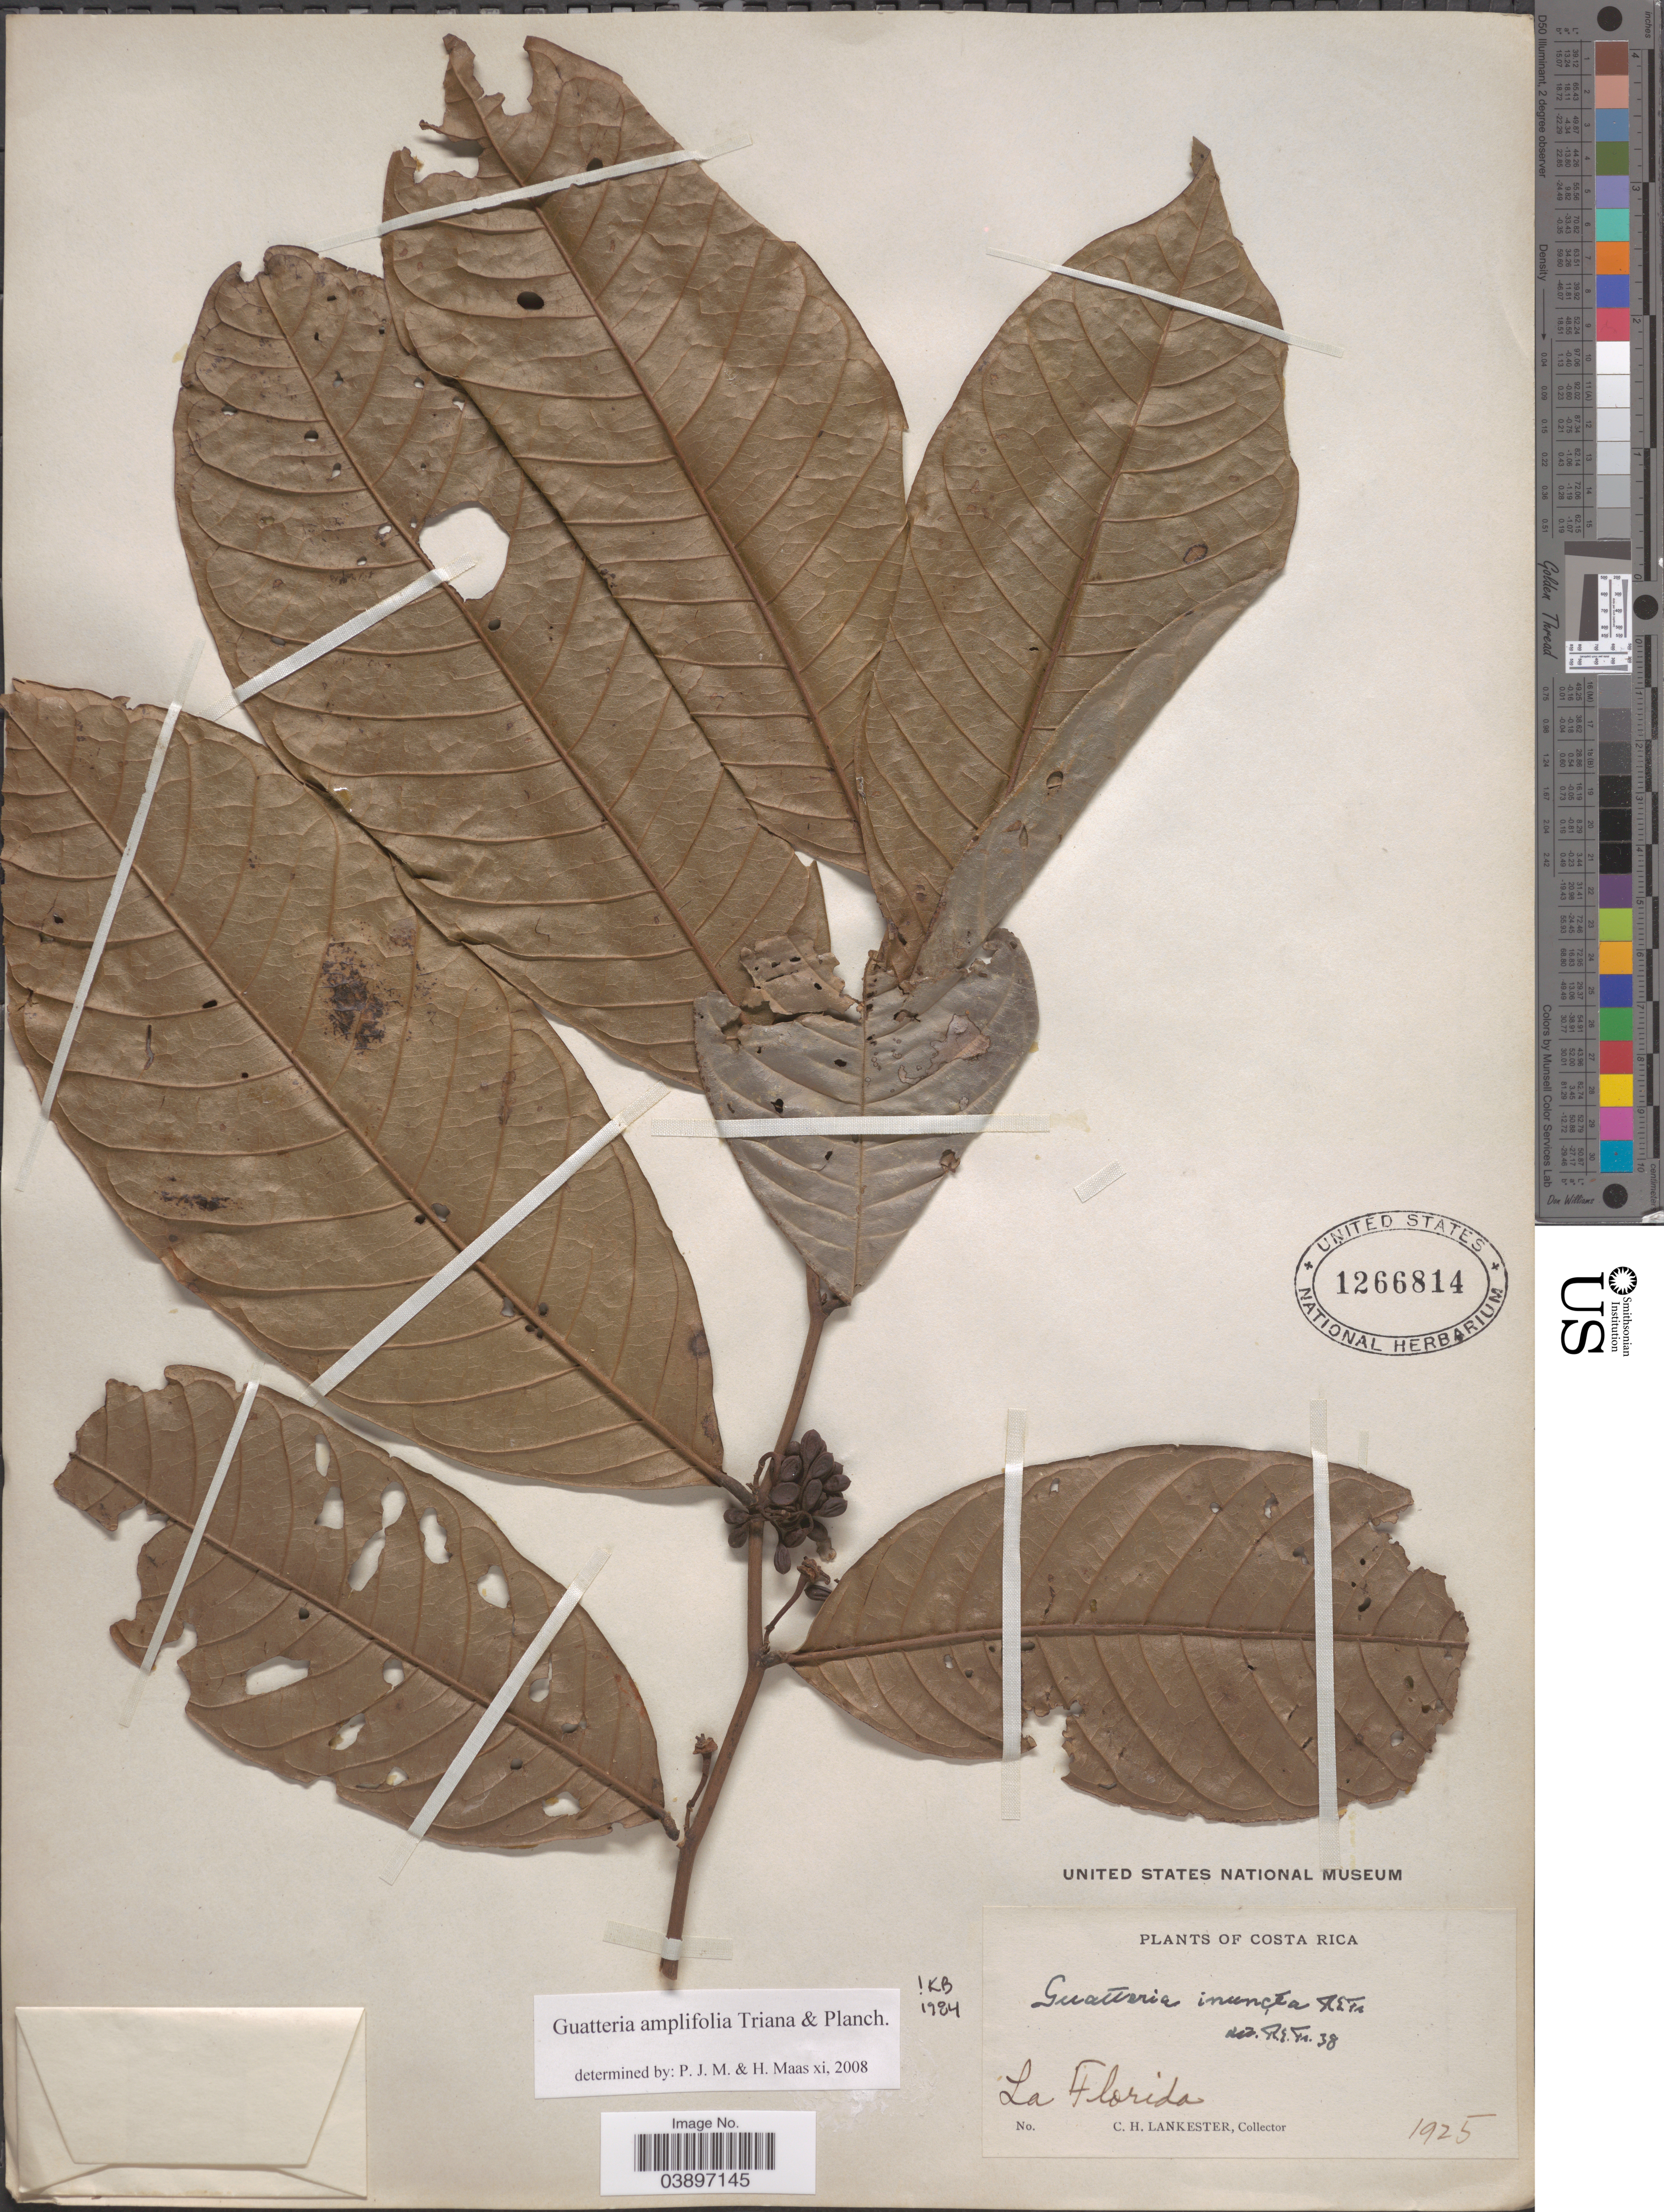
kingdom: Plantae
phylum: Tracheophyta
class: Magnoliopsida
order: Magnoliales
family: Annonaceae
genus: Guatteria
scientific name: Guatteria amplifolia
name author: Triana & Planch.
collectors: C. H. Lankester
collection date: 1925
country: Costa Rica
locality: La Florida.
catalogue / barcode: US 1266814